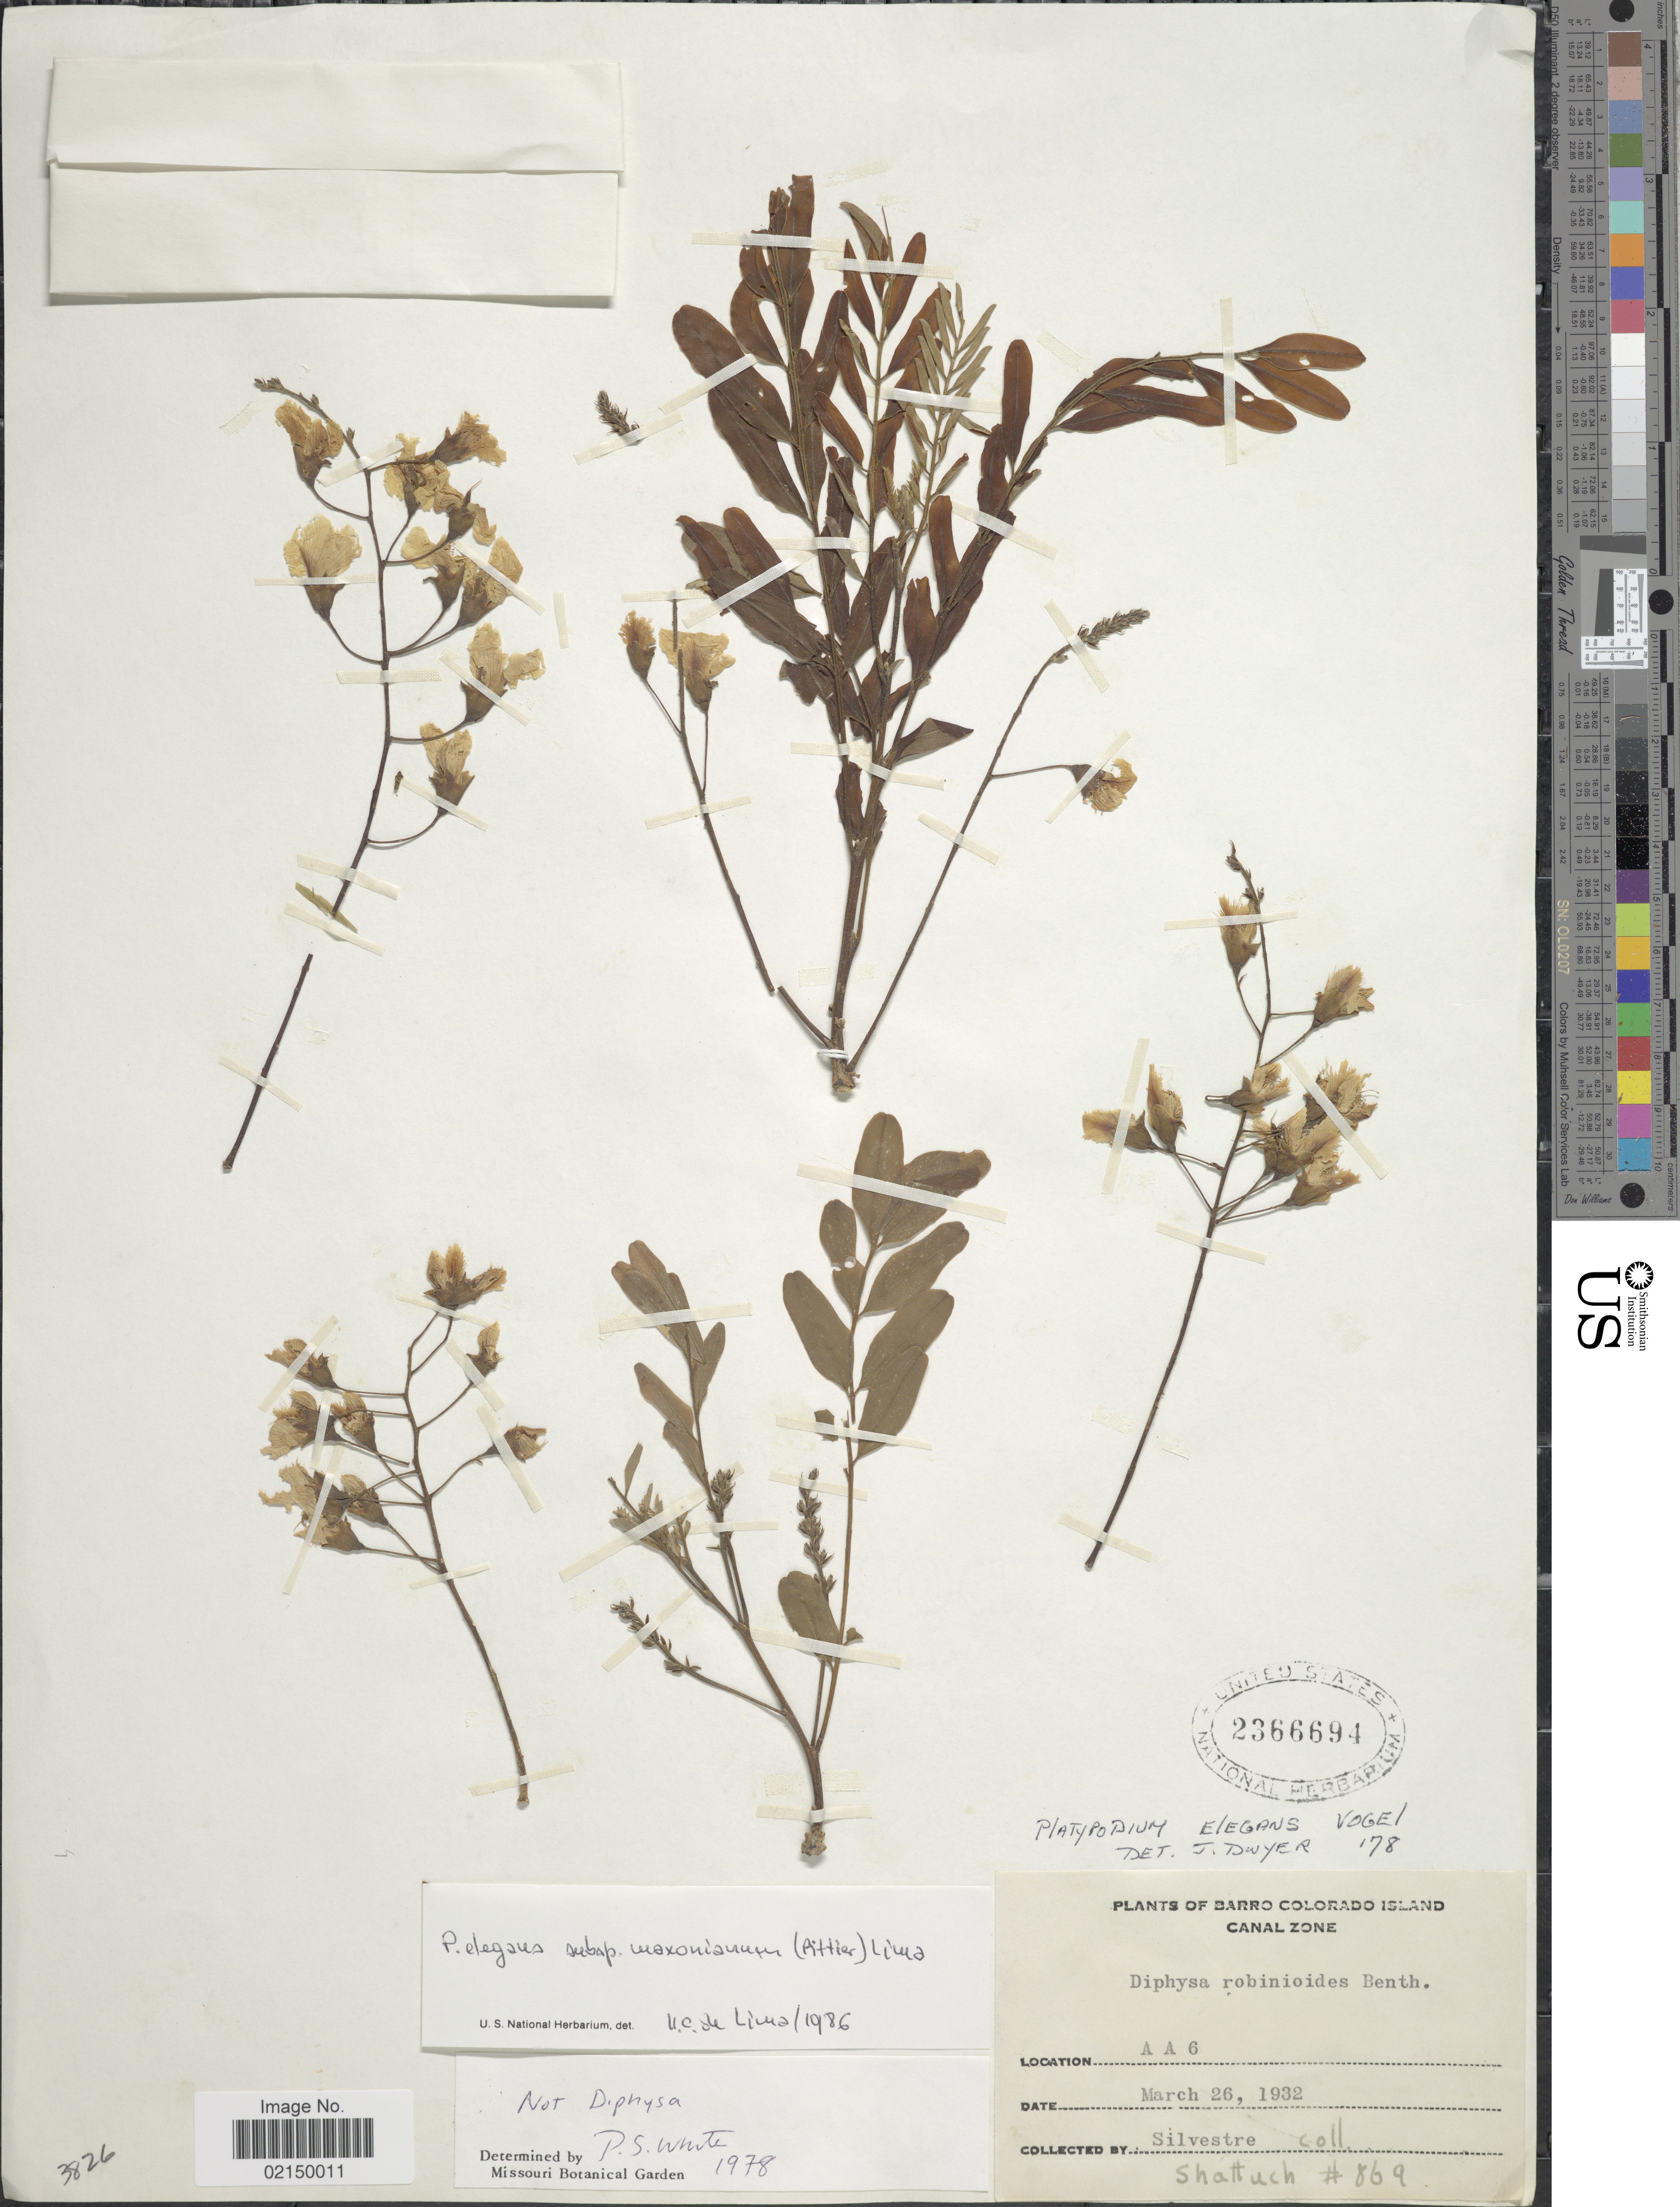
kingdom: Plantae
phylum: Tracheophyta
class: Magnoliopsida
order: Fabales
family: Fabaceae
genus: Platypodium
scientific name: Platypodium elegans subsp. maxonianum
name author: (Pittier) H.C. Lima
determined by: Lima, H. C. de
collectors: Silvestre & Shattuck, --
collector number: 86a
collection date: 1932-03-26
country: Panama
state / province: Panamá Oeste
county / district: Canal Zone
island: Barro Colorado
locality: Barro Colorado Island, Canal Zone, A A 6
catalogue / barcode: US 2366694